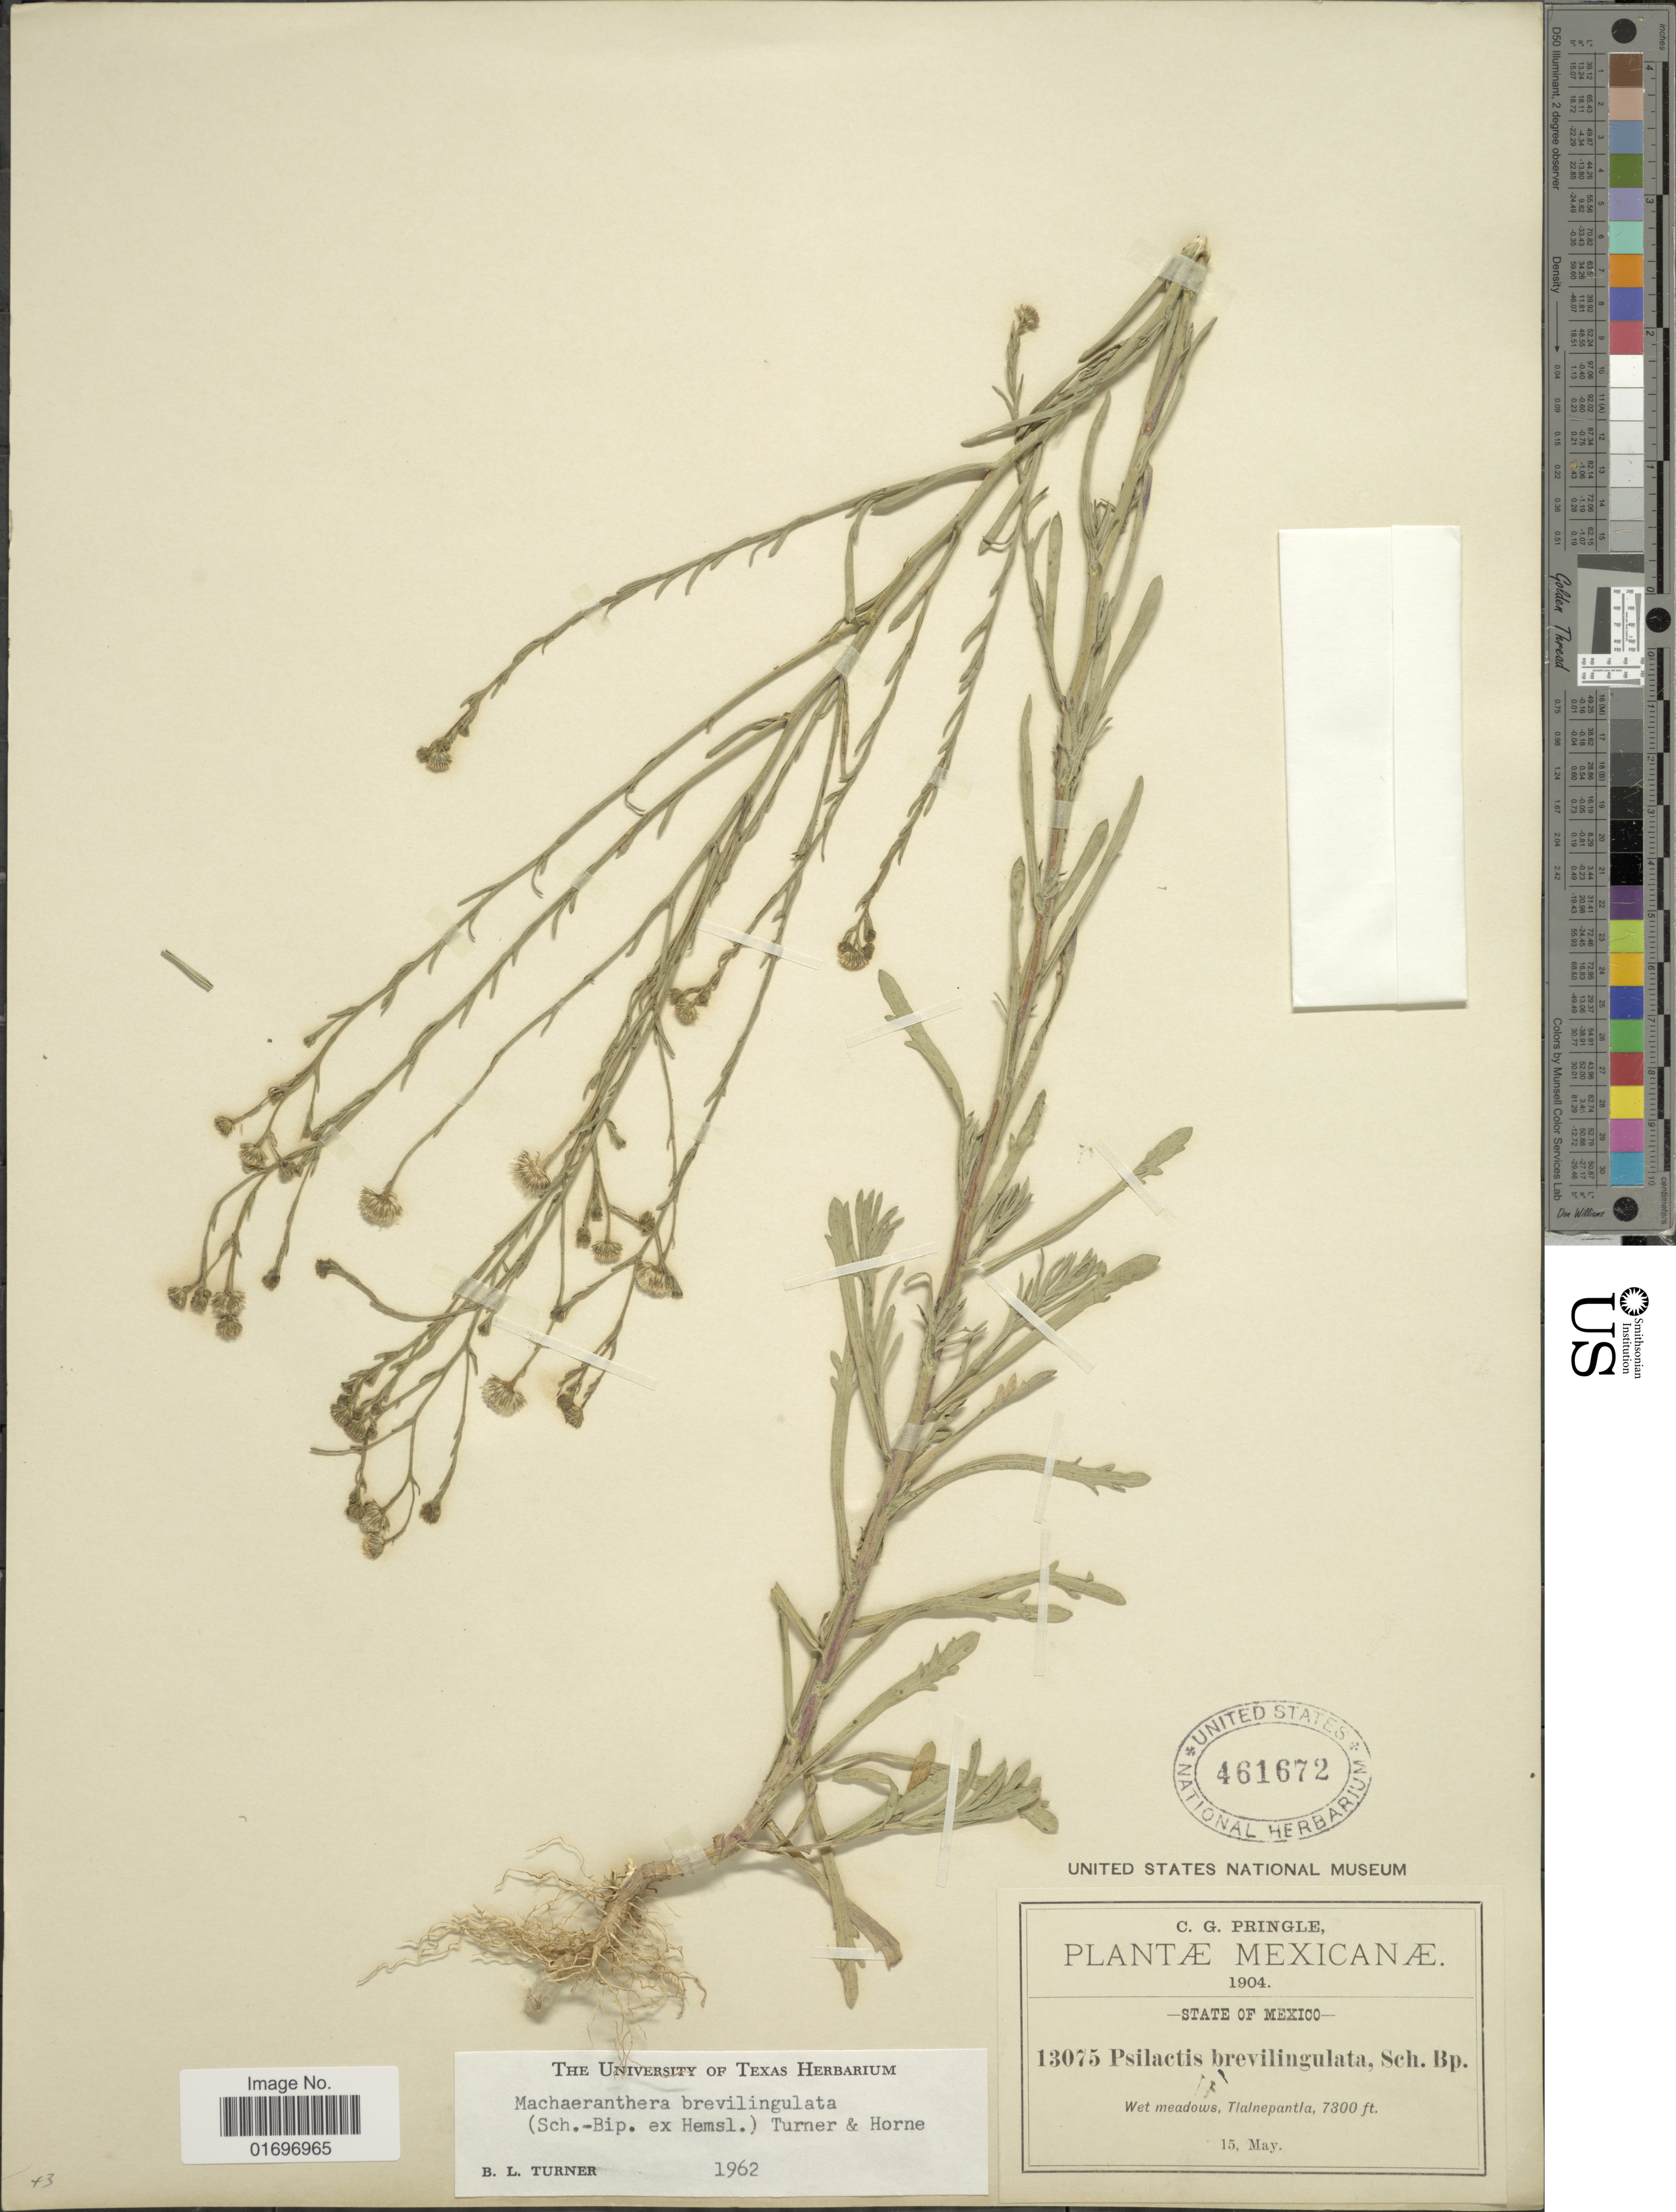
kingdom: Plantae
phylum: Tracheophyta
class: Magnoliopsida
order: Asterales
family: Asteraceae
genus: Psilactis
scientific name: Psilactis brevilingulata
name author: Sch. Bip. ex Hemsl.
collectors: C. G. Pringle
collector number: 13075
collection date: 1904-05-15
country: Mexico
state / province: México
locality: State of Mexico. Wet meadows, Tlalnepantla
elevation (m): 2225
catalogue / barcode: US 461672